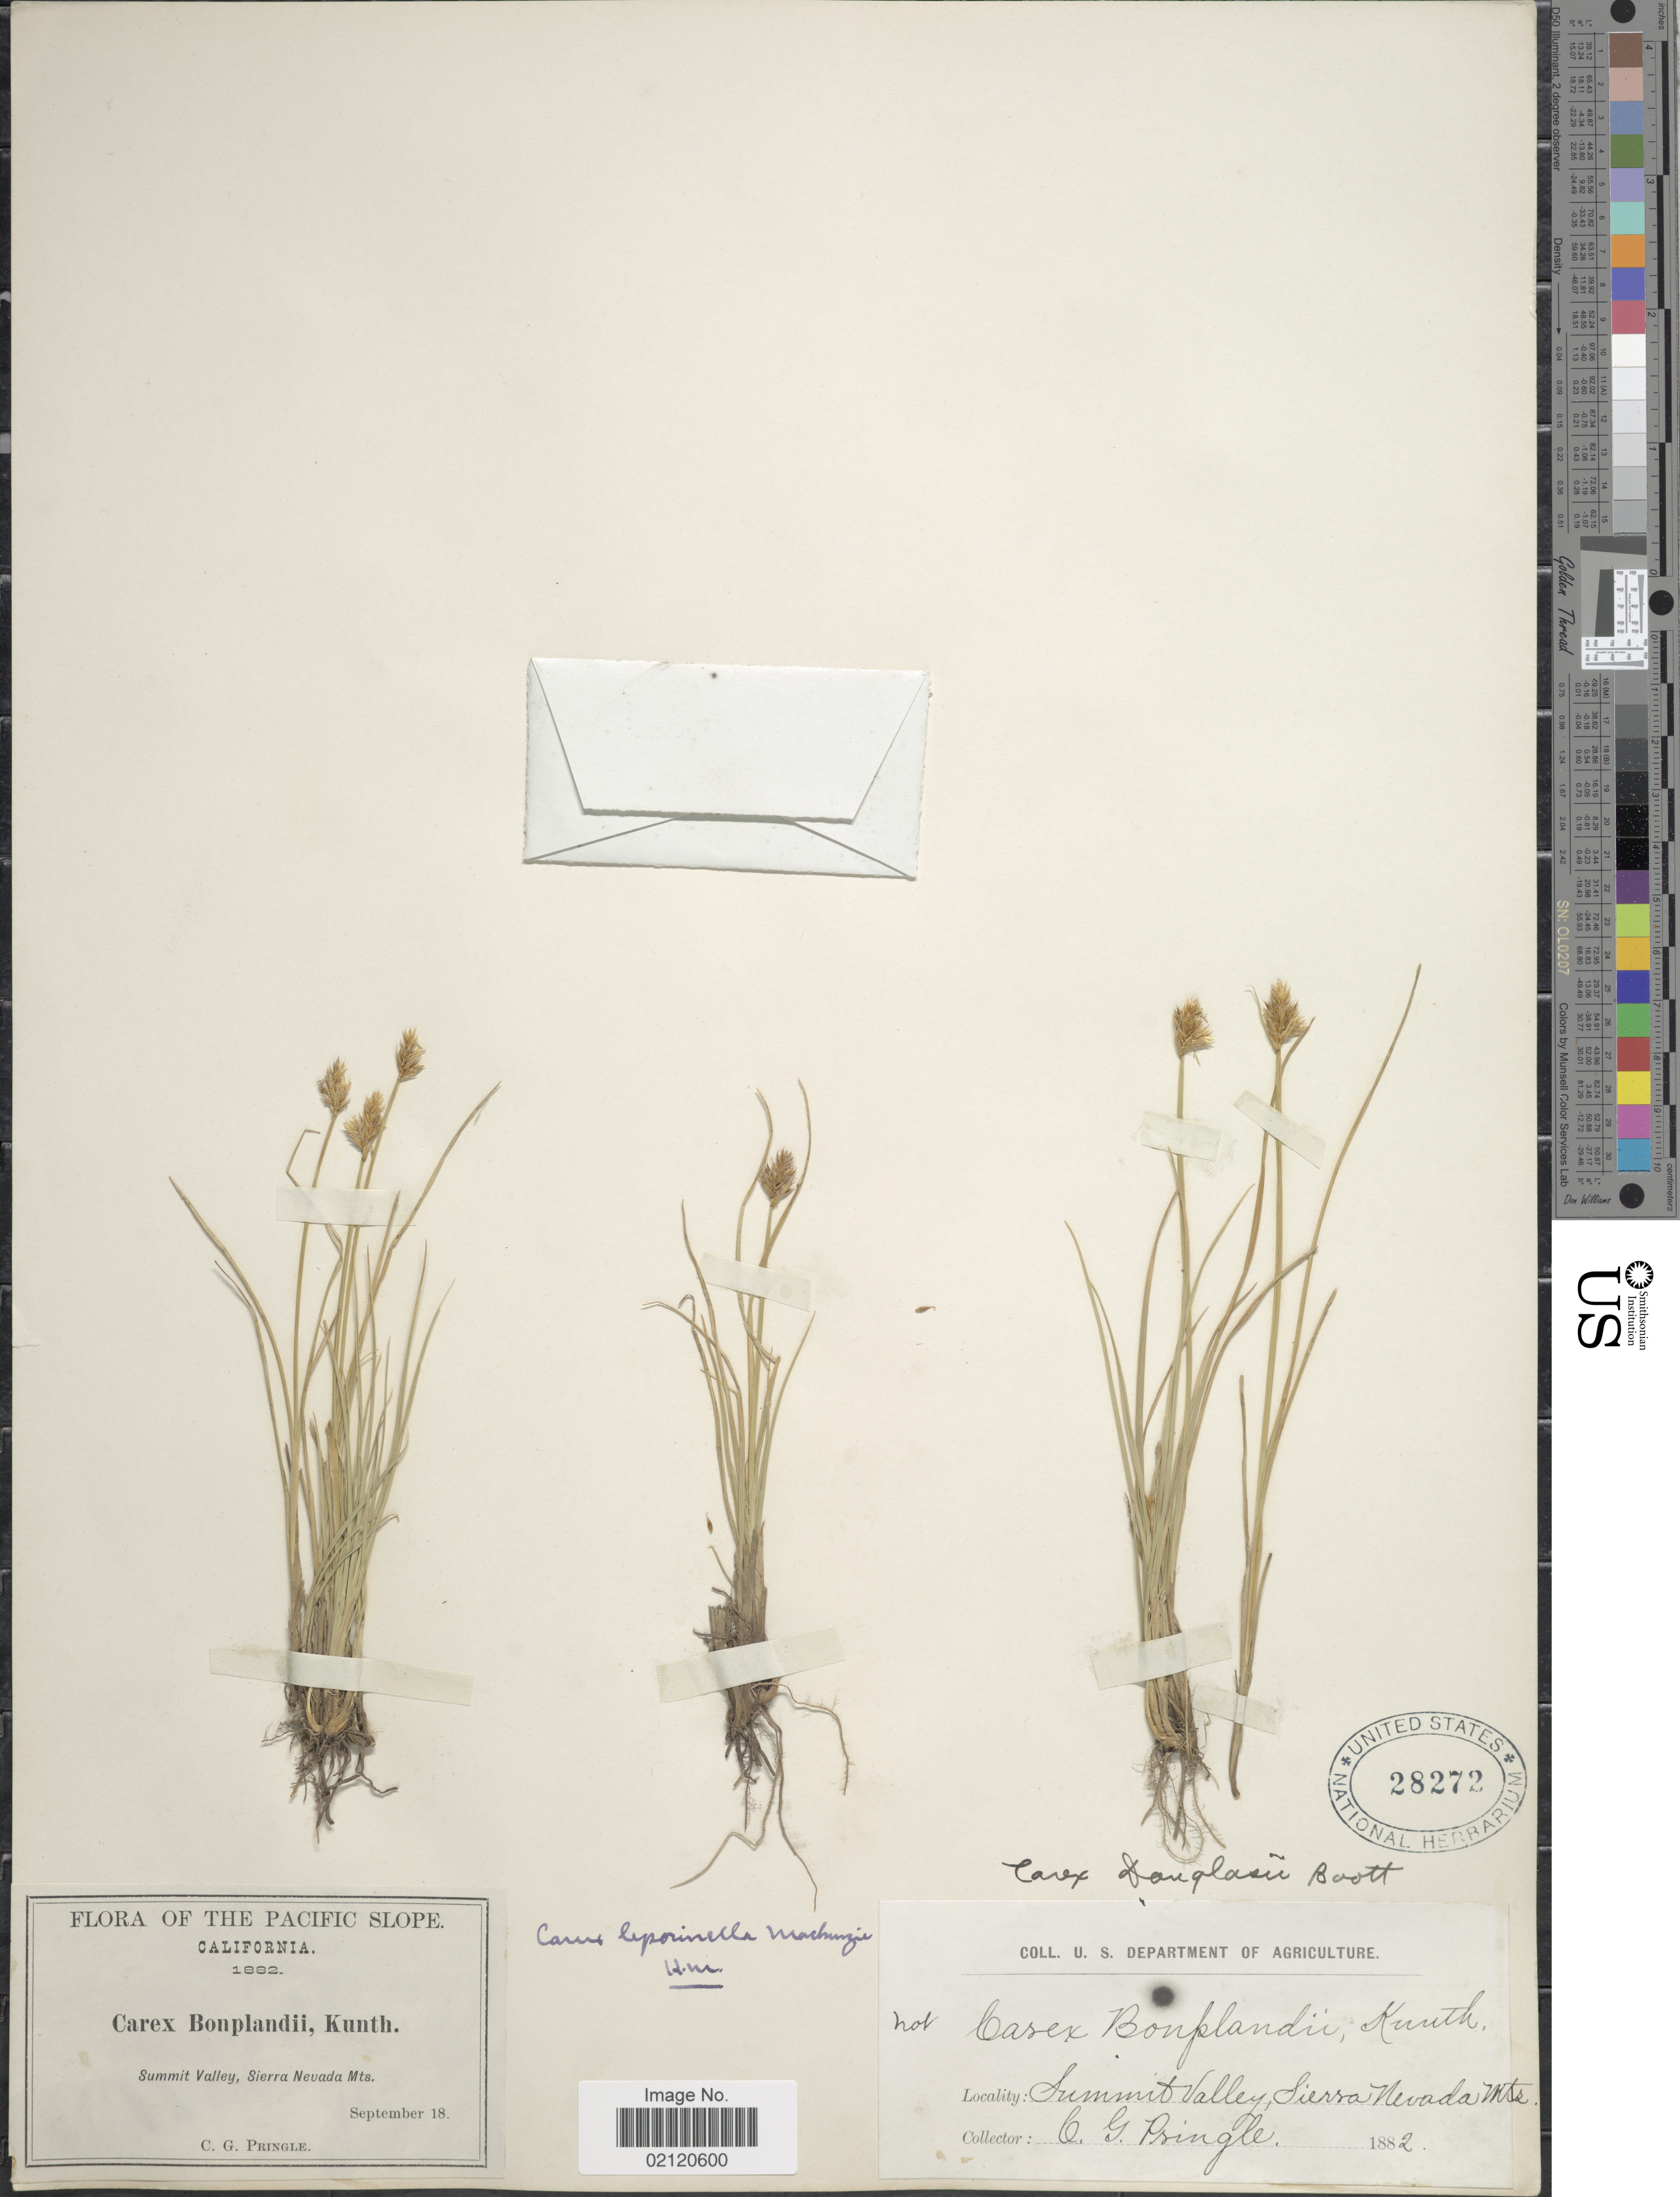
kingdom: Plantae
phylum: Tracheophyta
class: Liliopsida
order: Poales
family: Cyperaceae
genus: Carex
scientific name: Carex leporinella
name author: Mack.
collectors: C. G. Pringle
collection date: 1882-09-18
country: United States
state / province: California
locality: The Pacific Slope, Summit Valley, Sierra Nevada Mts.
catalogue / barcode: US 28272